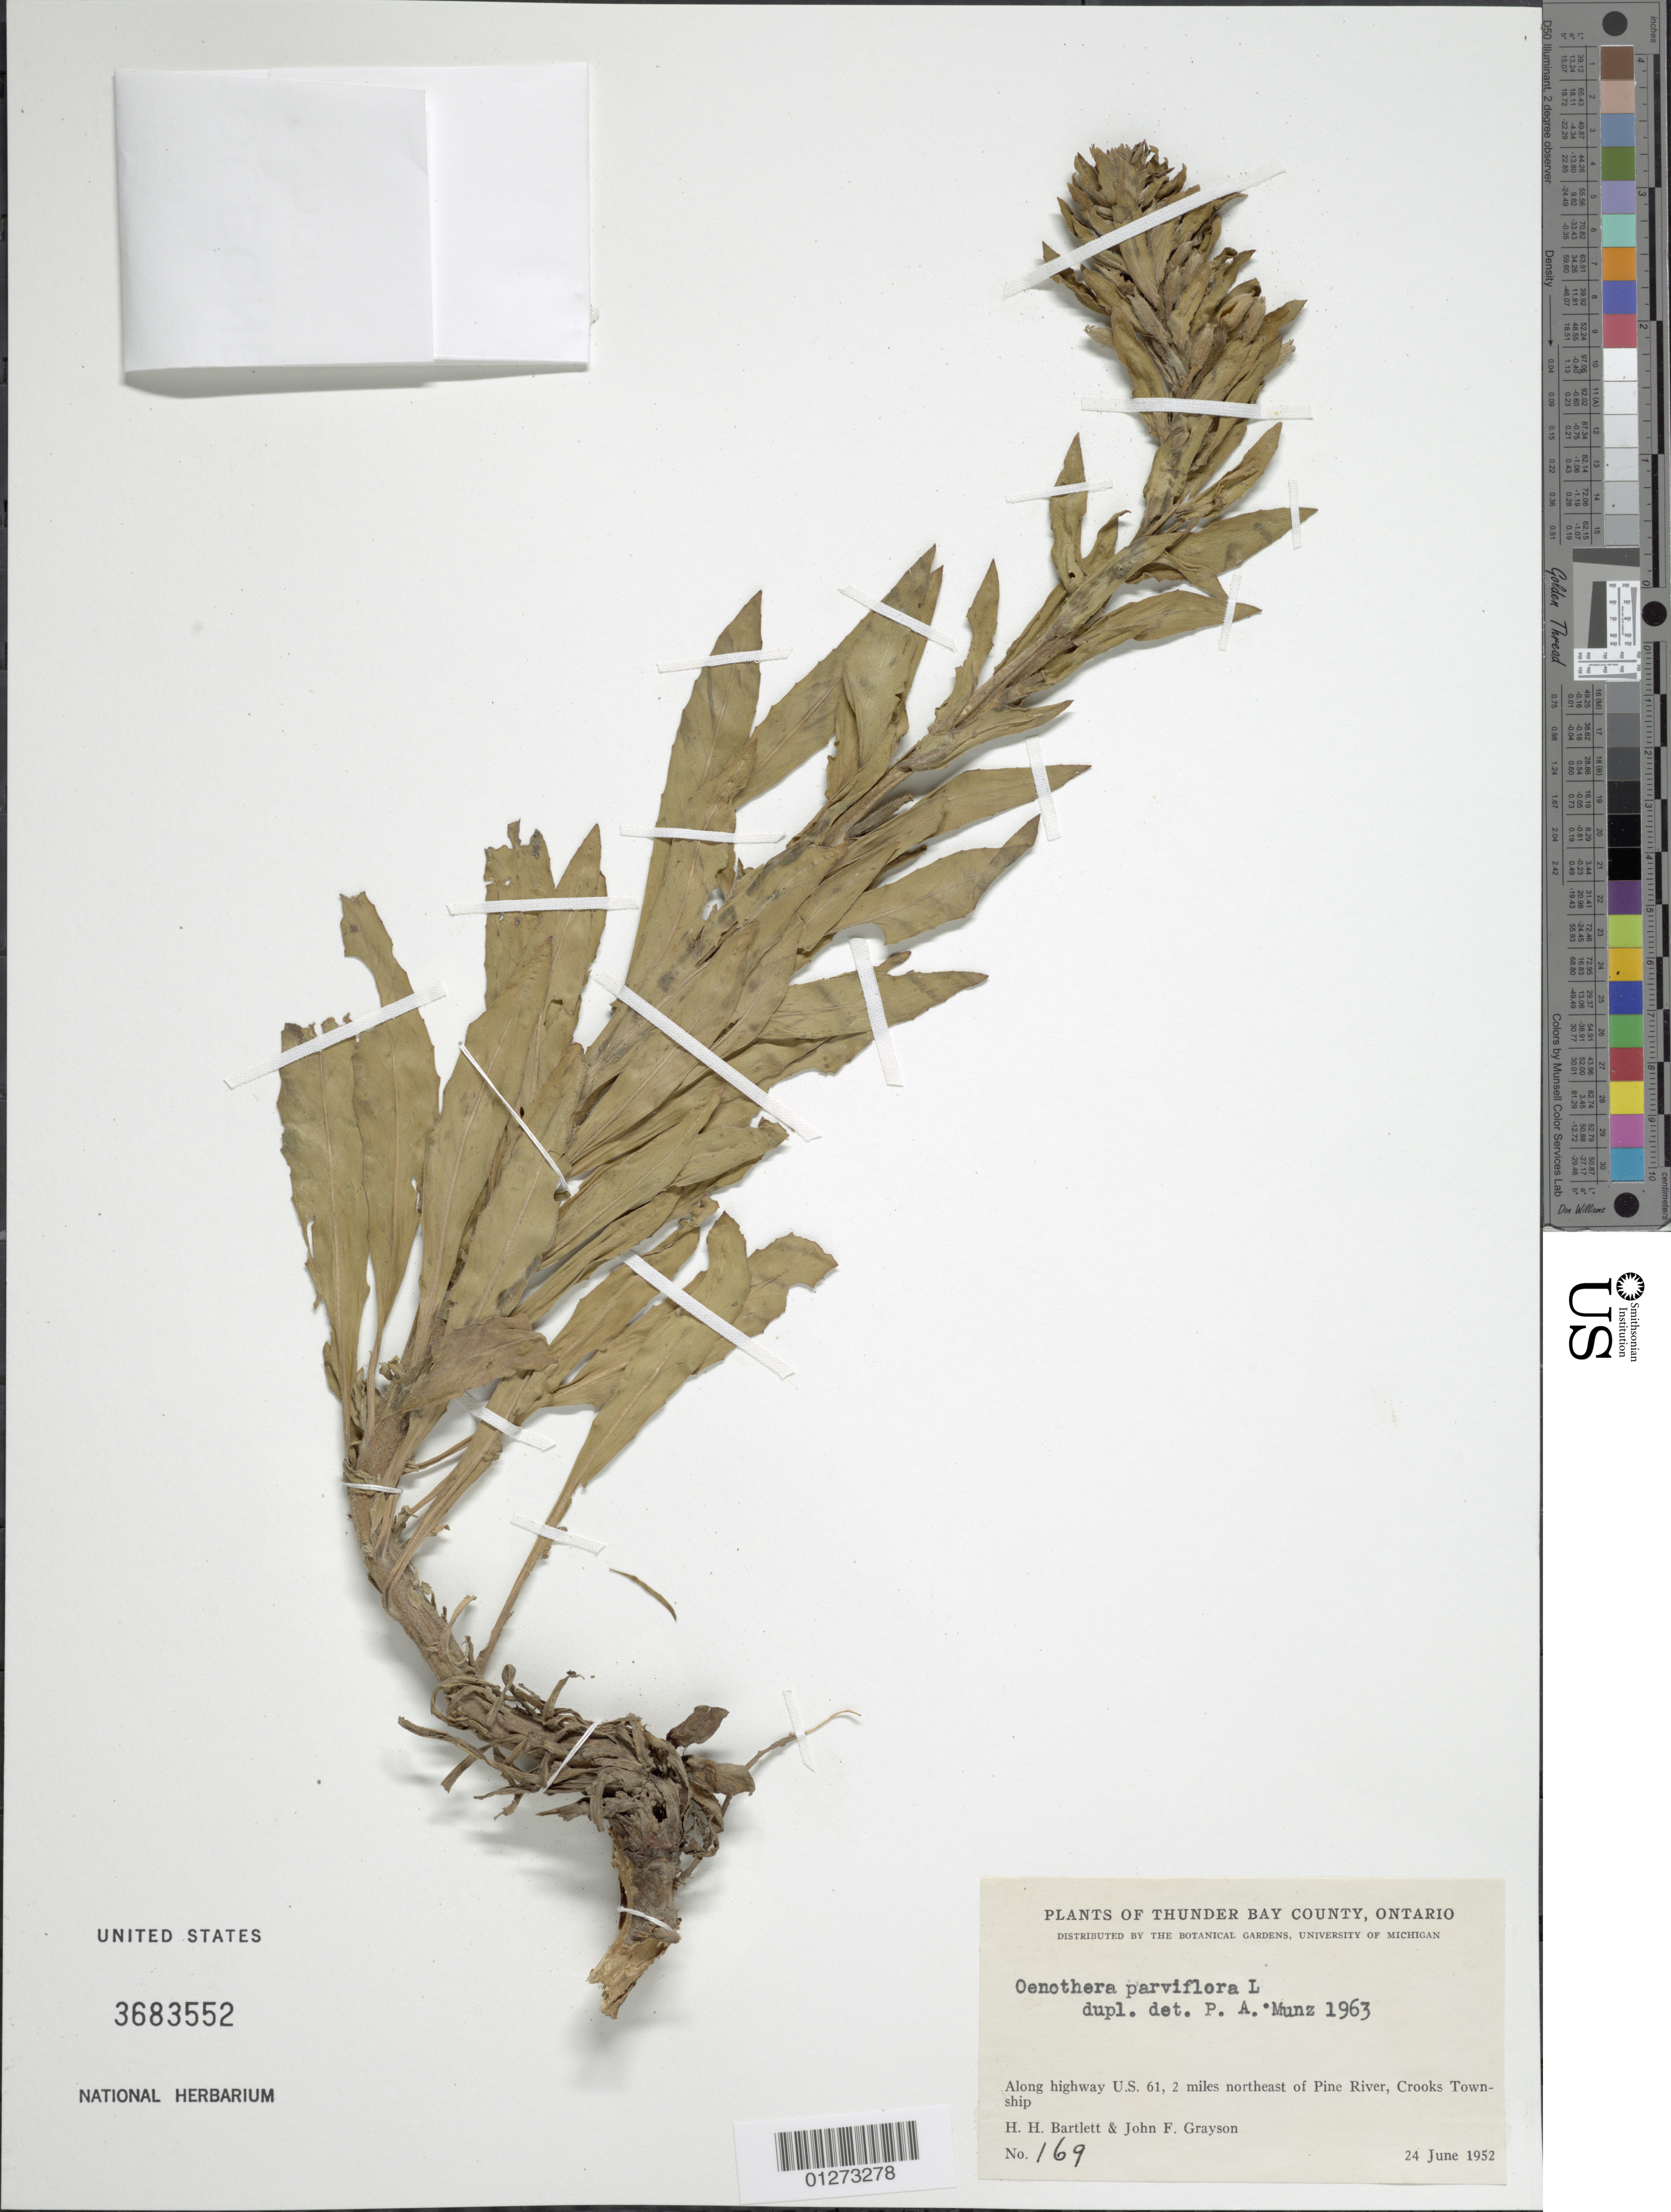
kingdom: Plantae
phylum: Tracheophyta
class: Magnoliopsida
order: Myrtales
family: Onagraceae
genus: Oenothera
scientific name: Oenothera parviflora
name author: L.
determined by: Munz, Philip A.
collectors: H. H. Bartlett & J. Grayson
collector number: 169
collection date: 1952-06-24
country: Canada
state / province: Ontario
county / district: Thunder Bay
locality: Along highway US 61, 2 miles northeast of Pine River, Crooks Township.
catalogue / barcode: US 3683552